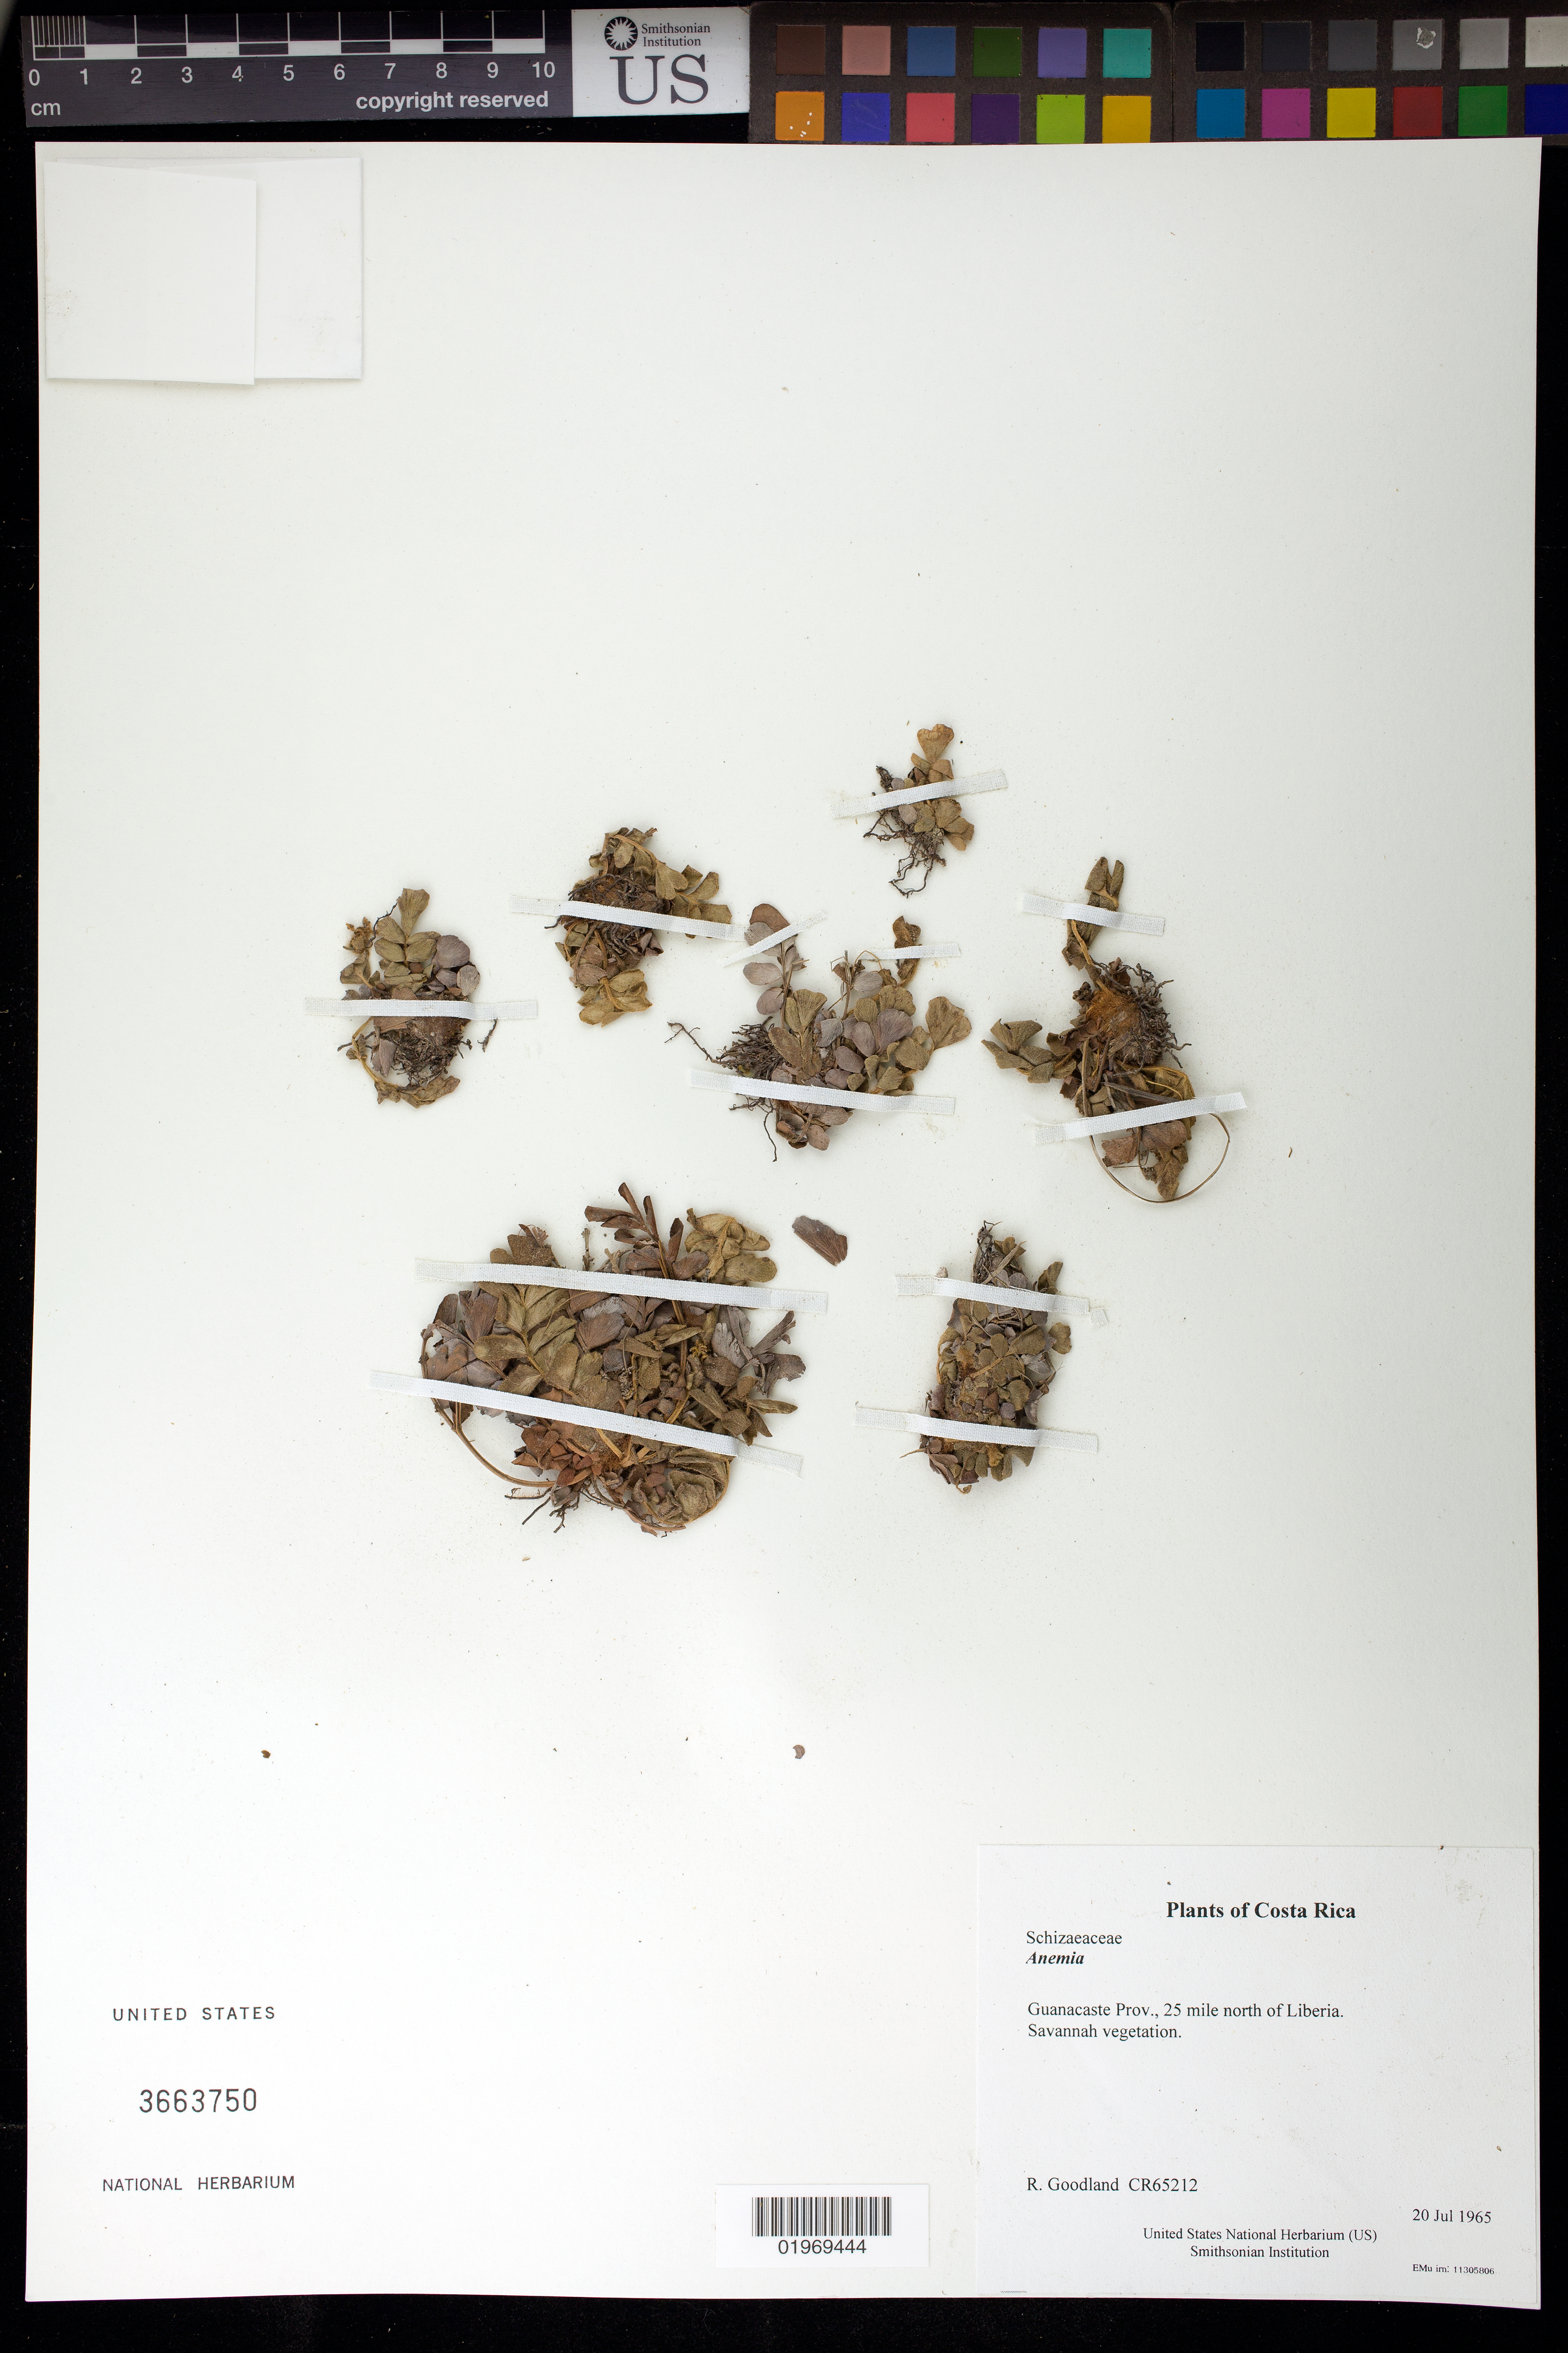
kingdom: Plantae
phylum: Tracheophyta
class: Polypodiopsida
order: Schizaeales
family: Anemiaceae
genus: Anemia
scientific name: Anemia sp.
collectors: R. Goodland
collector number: CR65212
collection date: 1965-07-20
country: Costa Rica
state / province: Guanacaste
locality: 25 mile north of Liberia.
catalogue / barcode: US 3663750